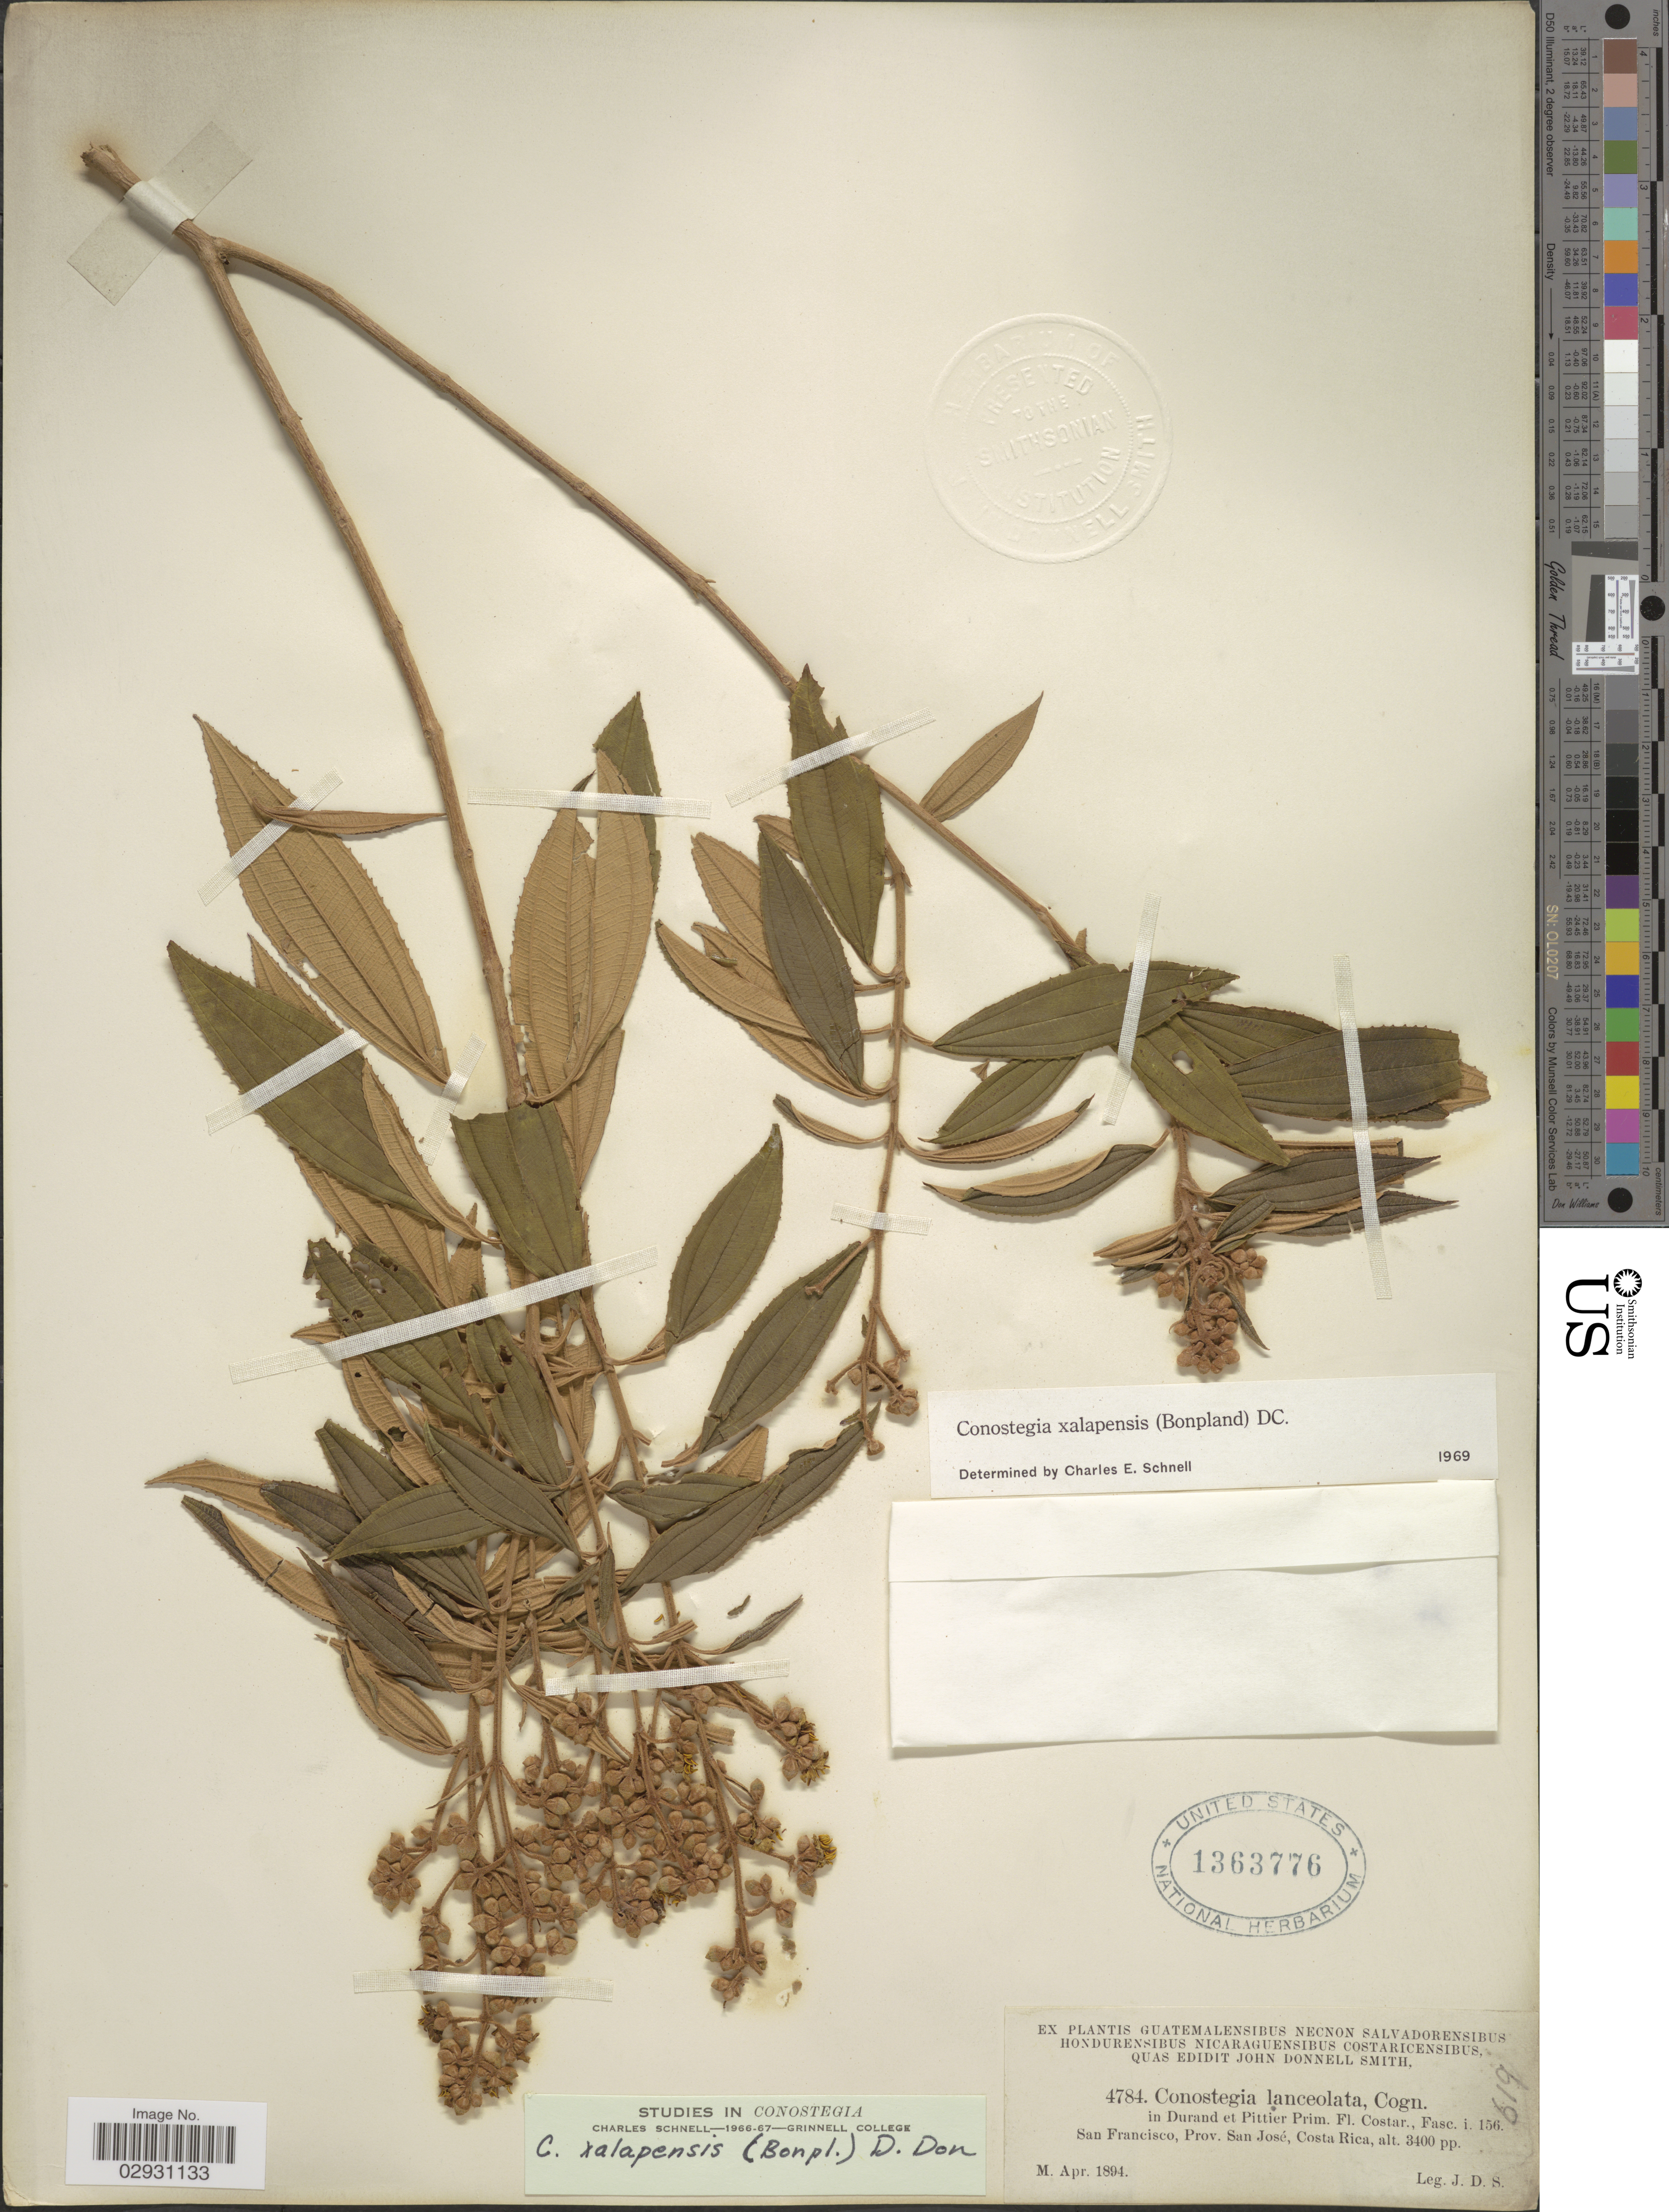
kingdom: Plantae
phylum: Tracheophyta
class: Magnoliopsida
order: Myrtales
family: Melastomataceae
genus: Conostegia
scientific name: Conostegia quadrangularis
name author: Schltdl. ex Steud.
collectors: J. Donnell Smith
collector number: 4784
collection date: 1894-04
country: Costa Rica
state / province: San José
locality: San Francisco.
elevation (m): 1036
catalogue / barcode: US 1363776